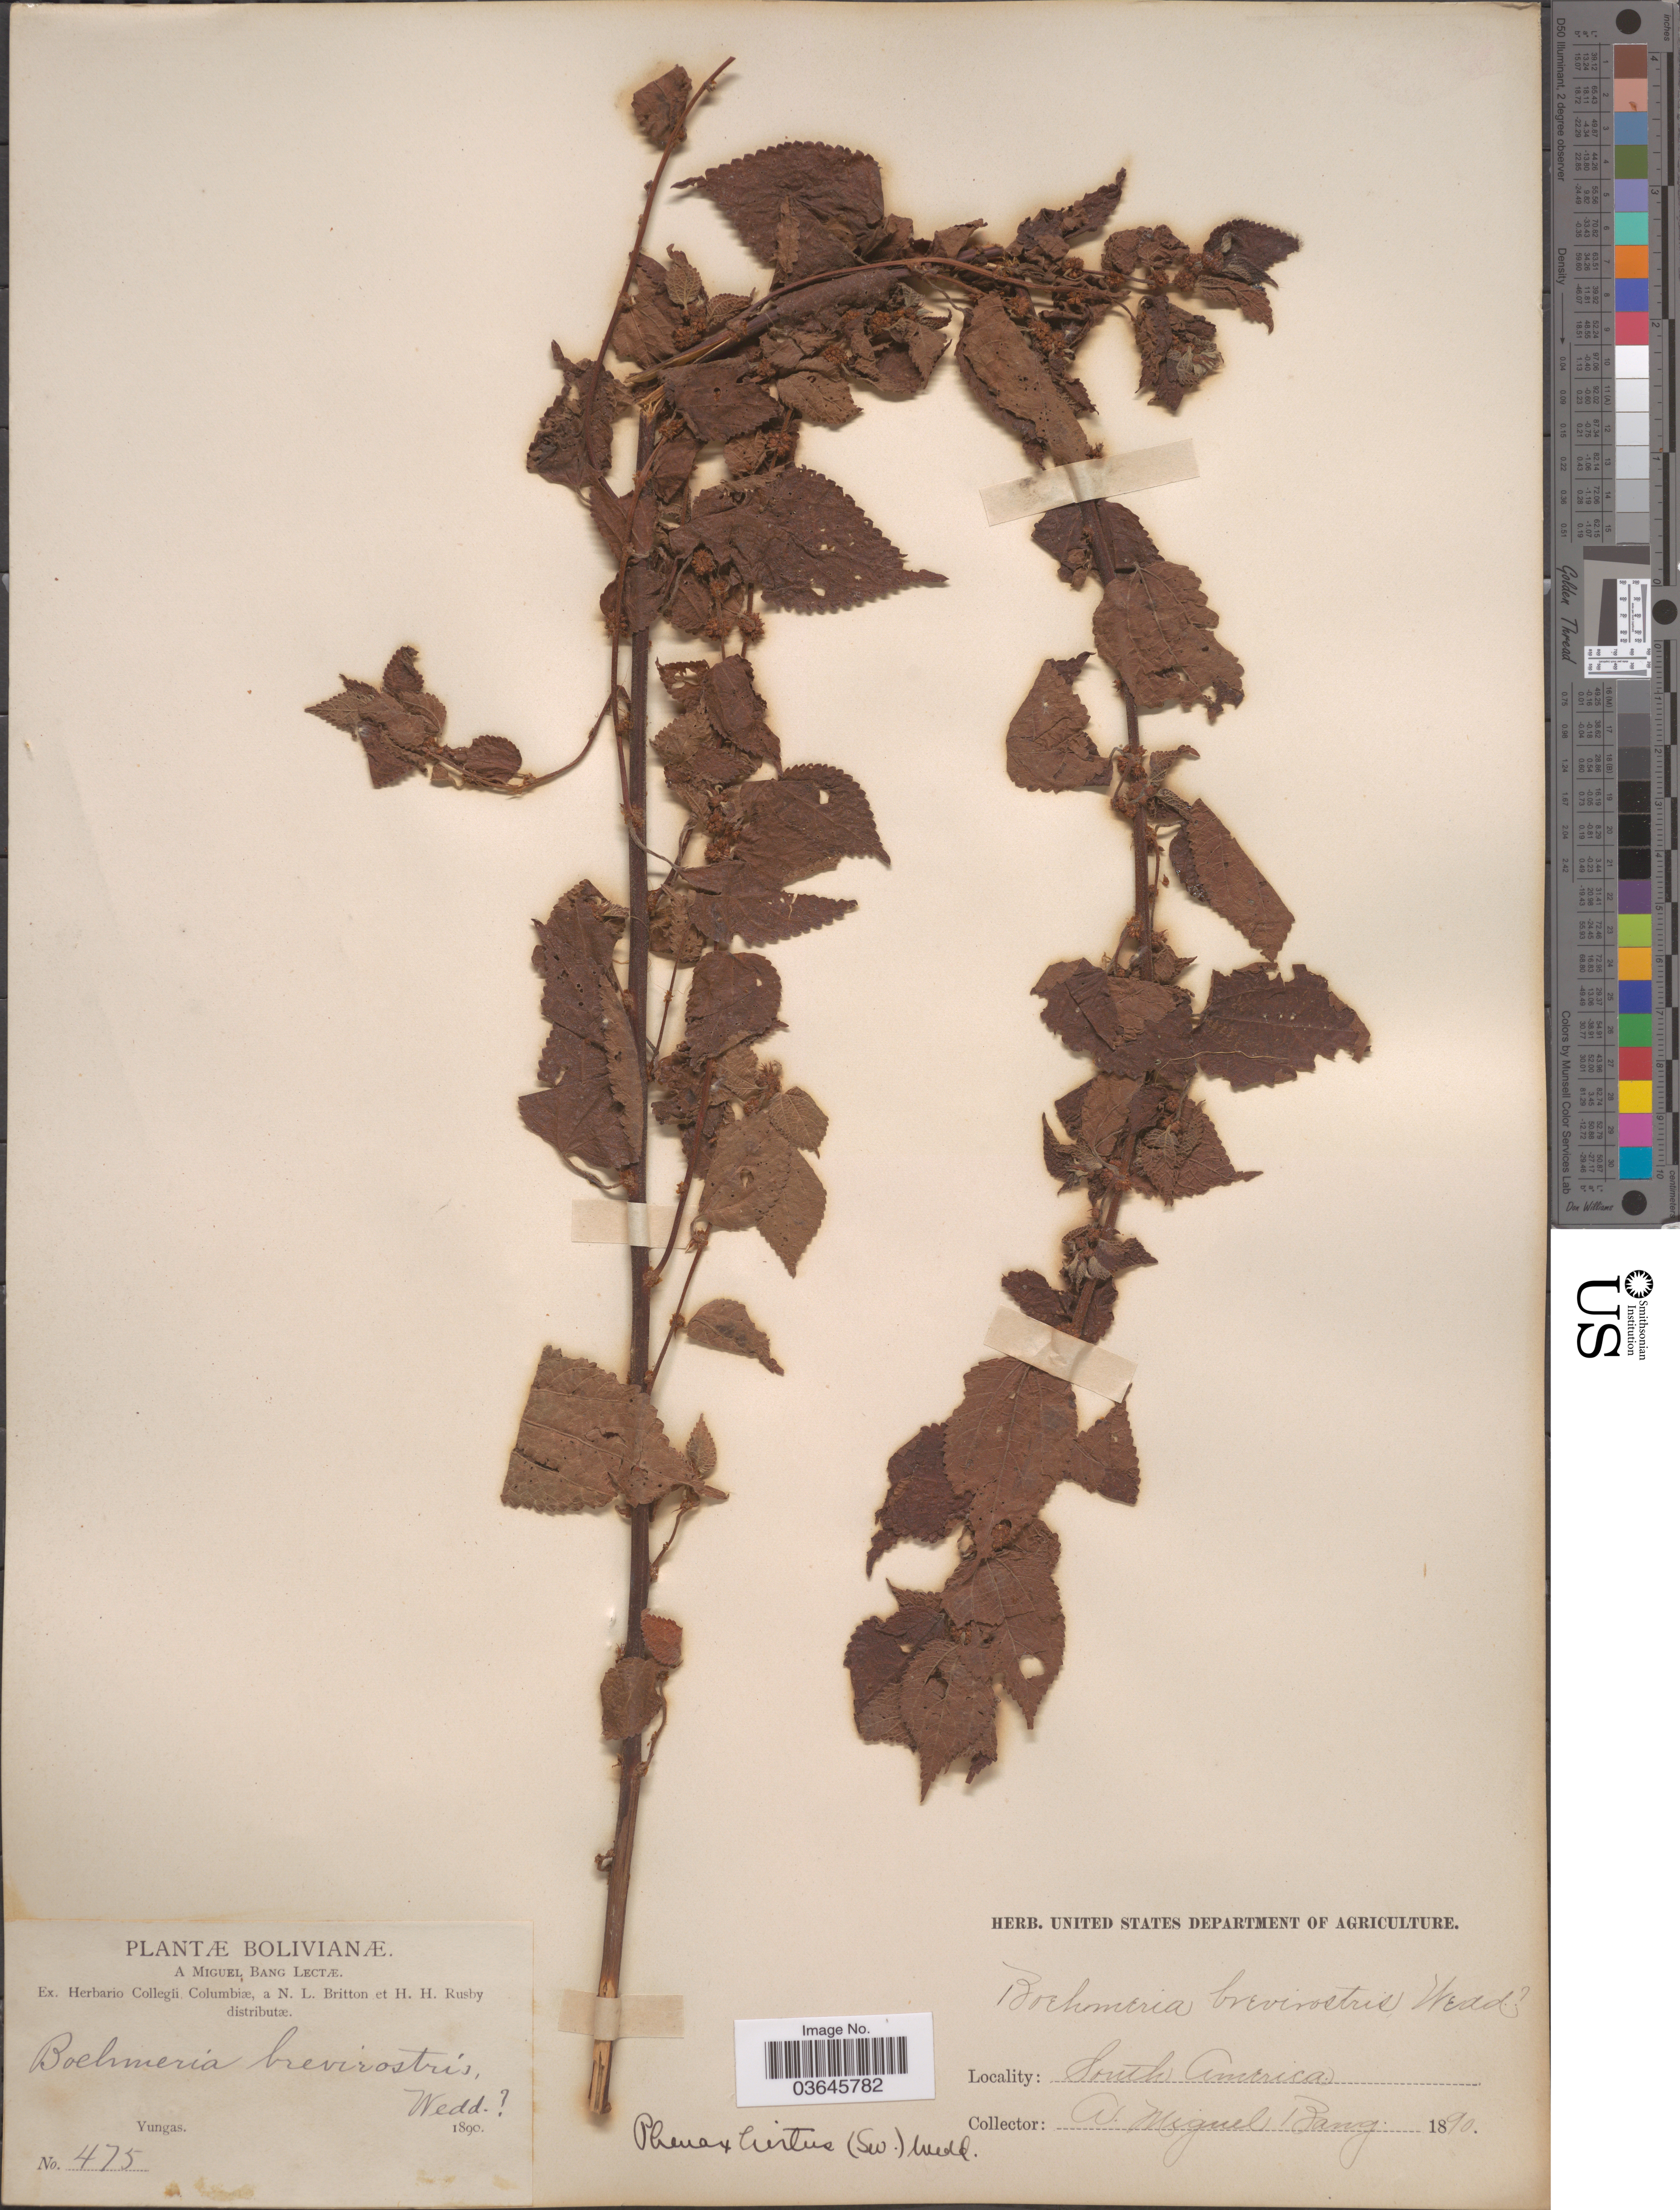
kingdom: Plantae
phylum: Tracheophyta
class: Magnoliopsida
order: Rosales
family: Urticaceae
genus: Phenax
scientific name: Phenax hirtus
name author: (Sw.) Wedd.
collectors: M. Bang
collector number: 475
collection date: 1890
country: Bolivia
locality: Yungas.